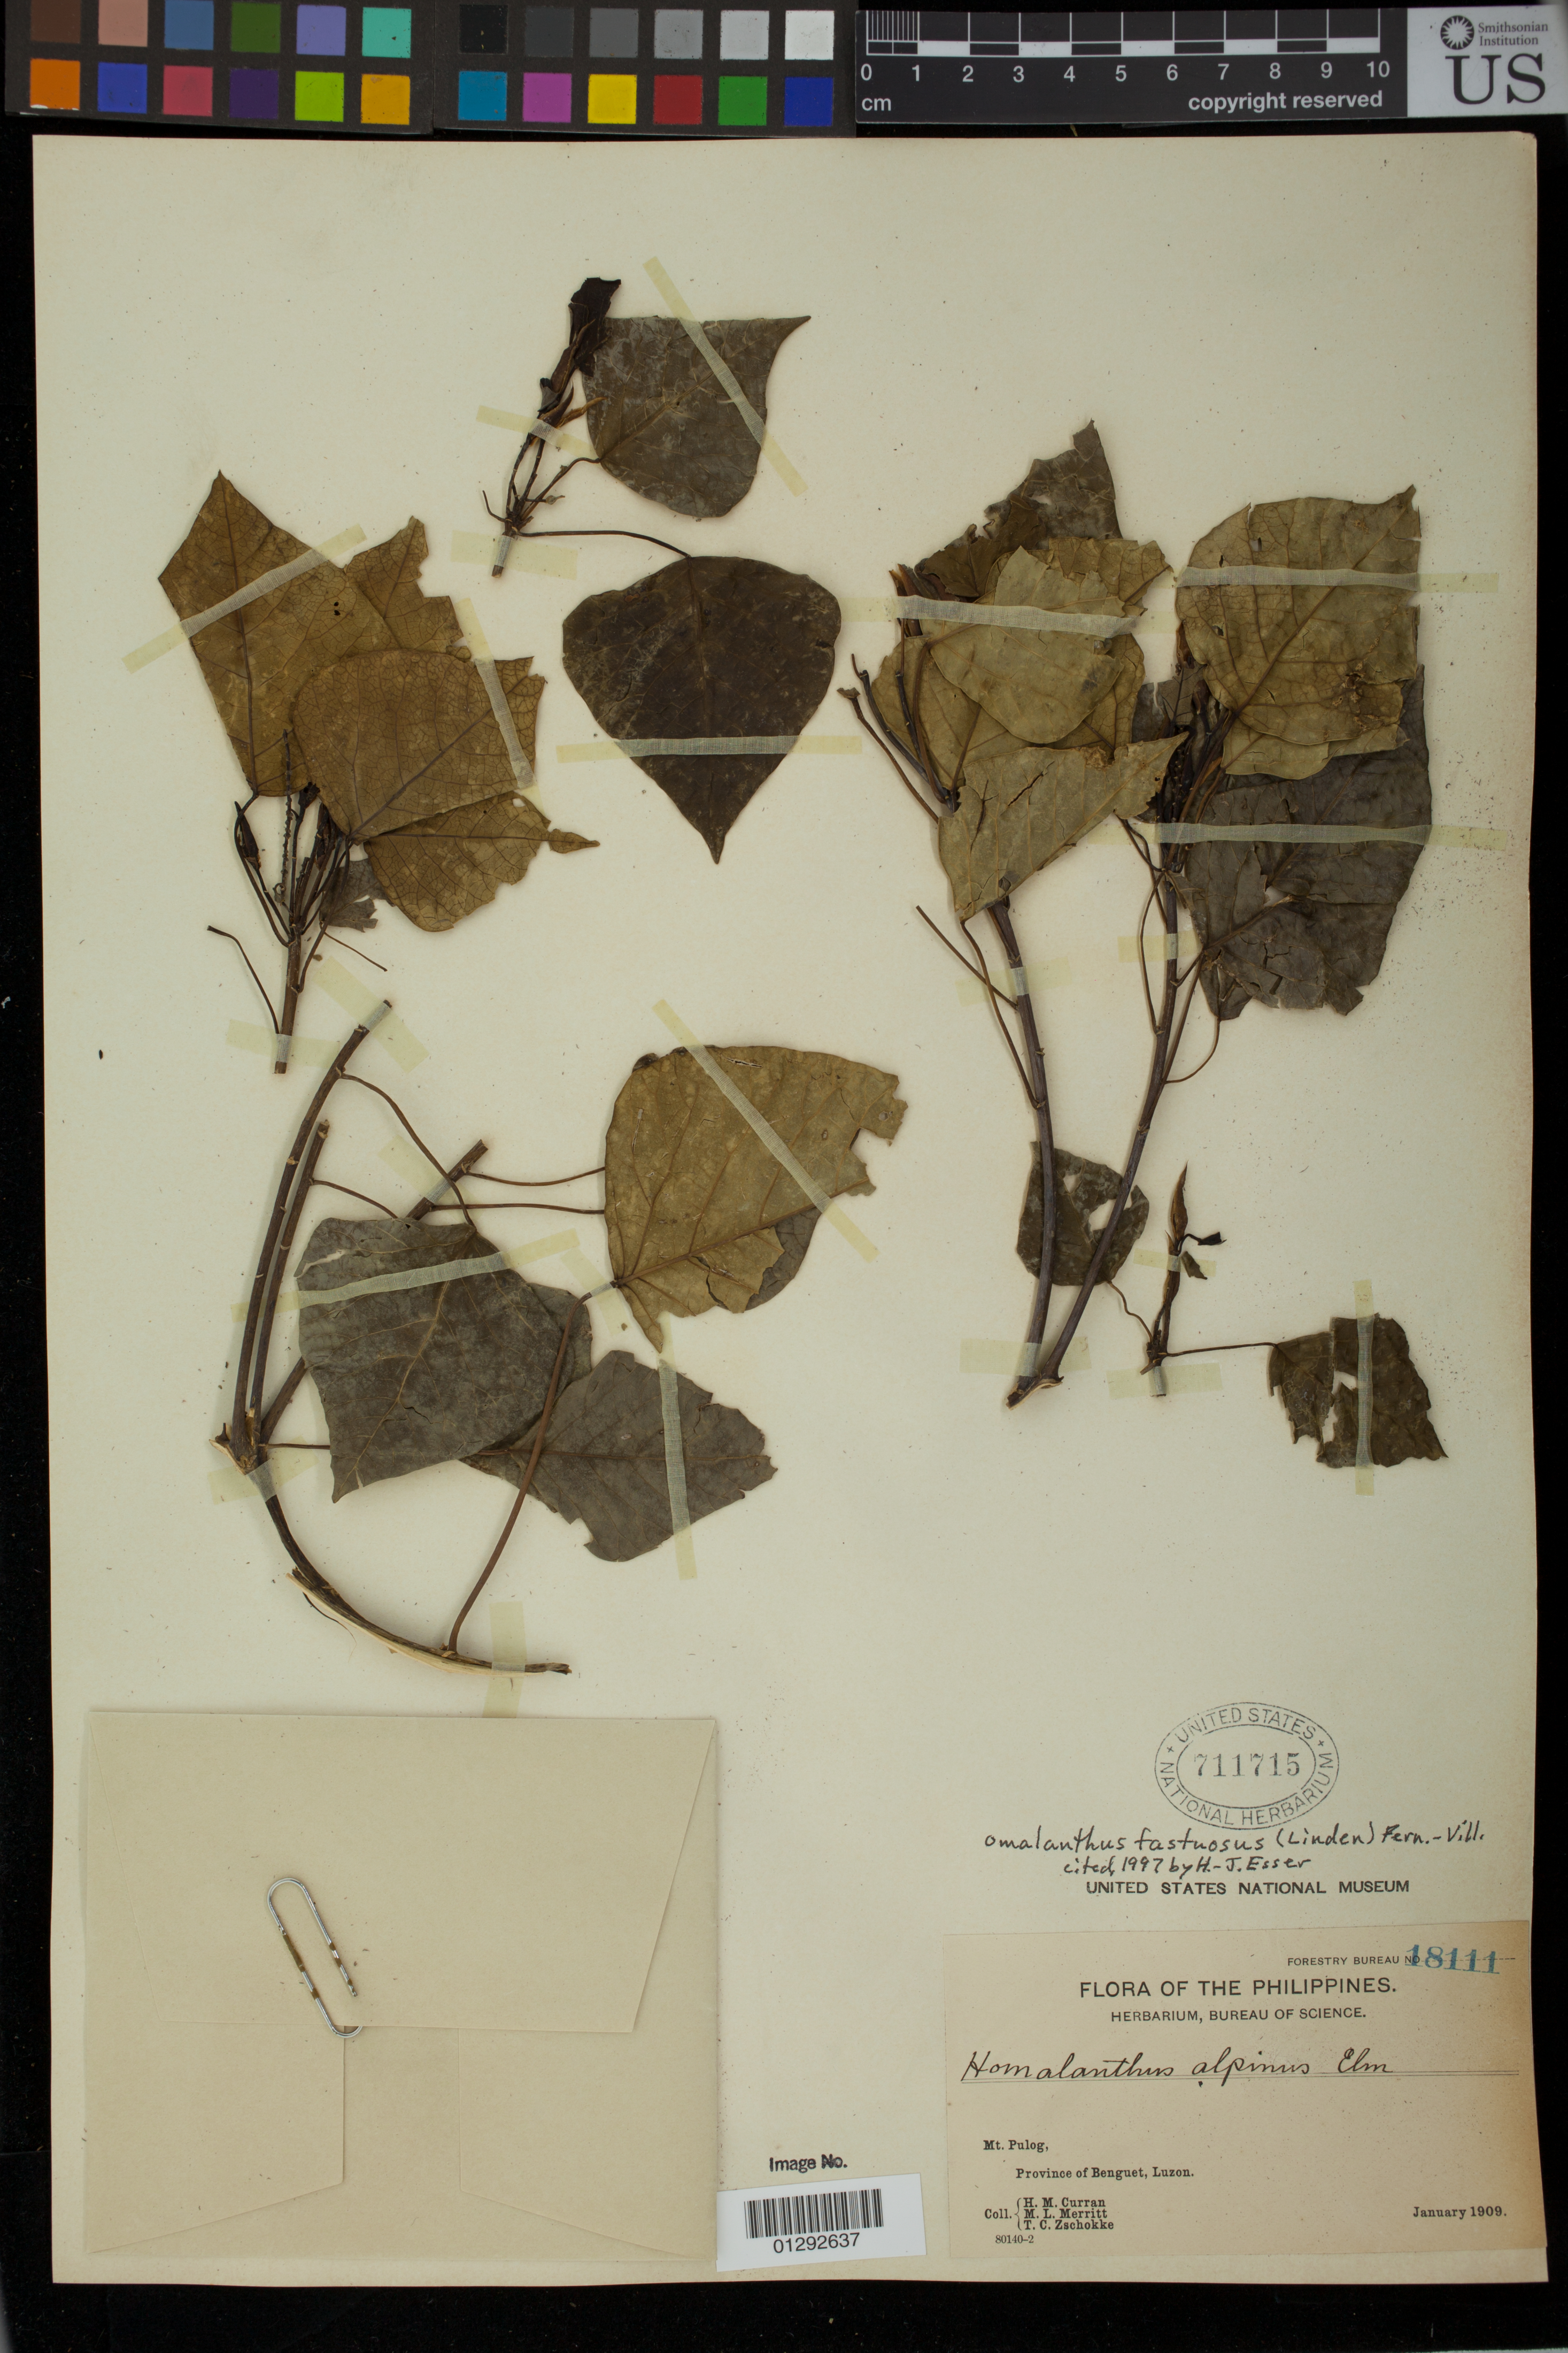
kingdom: Plantae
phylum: Tracheophyta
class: Magnoliopsida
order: Malpighiales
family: Euphorbiaceae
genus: Omalanthus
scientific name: Omalanthus fastuosus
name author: Fern.-Vill.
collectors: H. M. Curran, M. L. Merritt & T. C. Zschokke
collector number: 18111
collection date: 1909-01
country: Philippines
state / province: Cordillera (Administrative Region)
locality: Mt. Pulog, Province of Benguet, Luzon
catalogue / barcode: US 711715